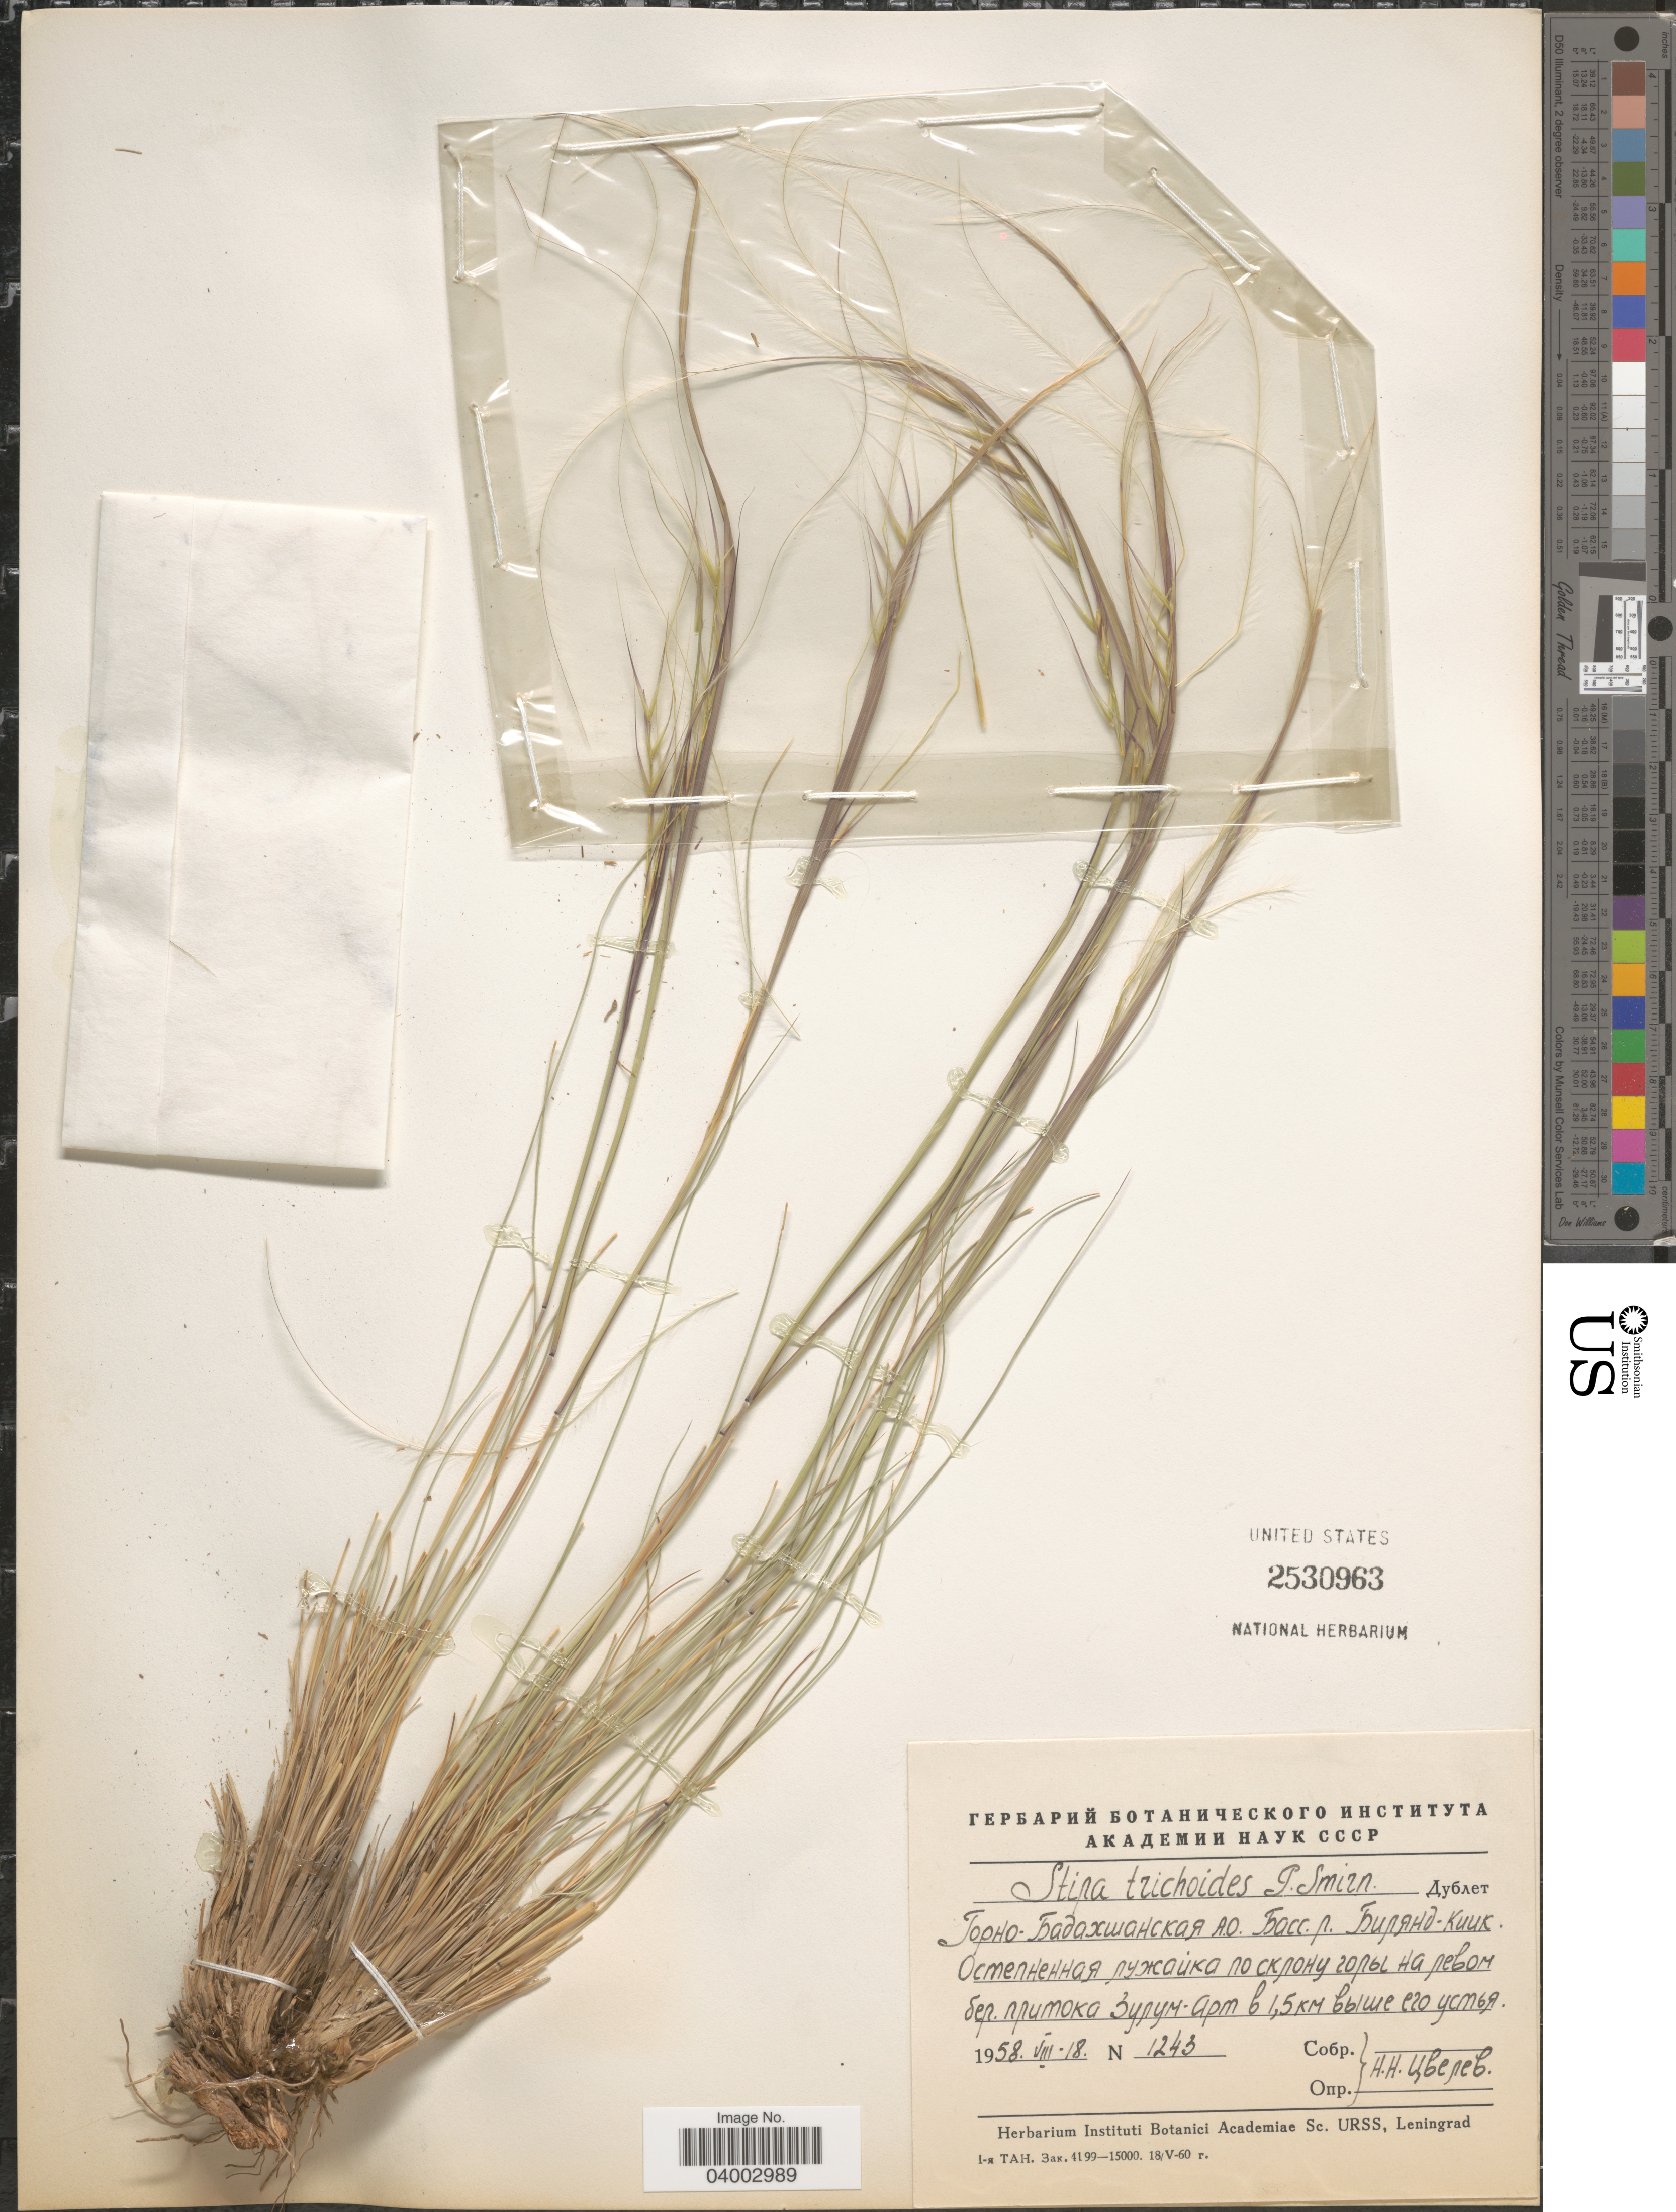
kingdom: Plantae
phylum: Tracheophyta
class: Liliopsida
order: Poales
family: Poaceae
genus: Stipa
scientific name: Stipa turkestanica subsp. trichoides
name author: (P.A. Smirn.) Tzvelev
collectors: N. Tsvelev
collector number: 1243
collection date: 1958-08-18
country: Tajikistan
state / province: Gorno-Badakhstan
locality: Basin of river Bilyand-Kiik, 1.5 km from mouth of river Zulum Art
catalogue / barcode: US 2530963